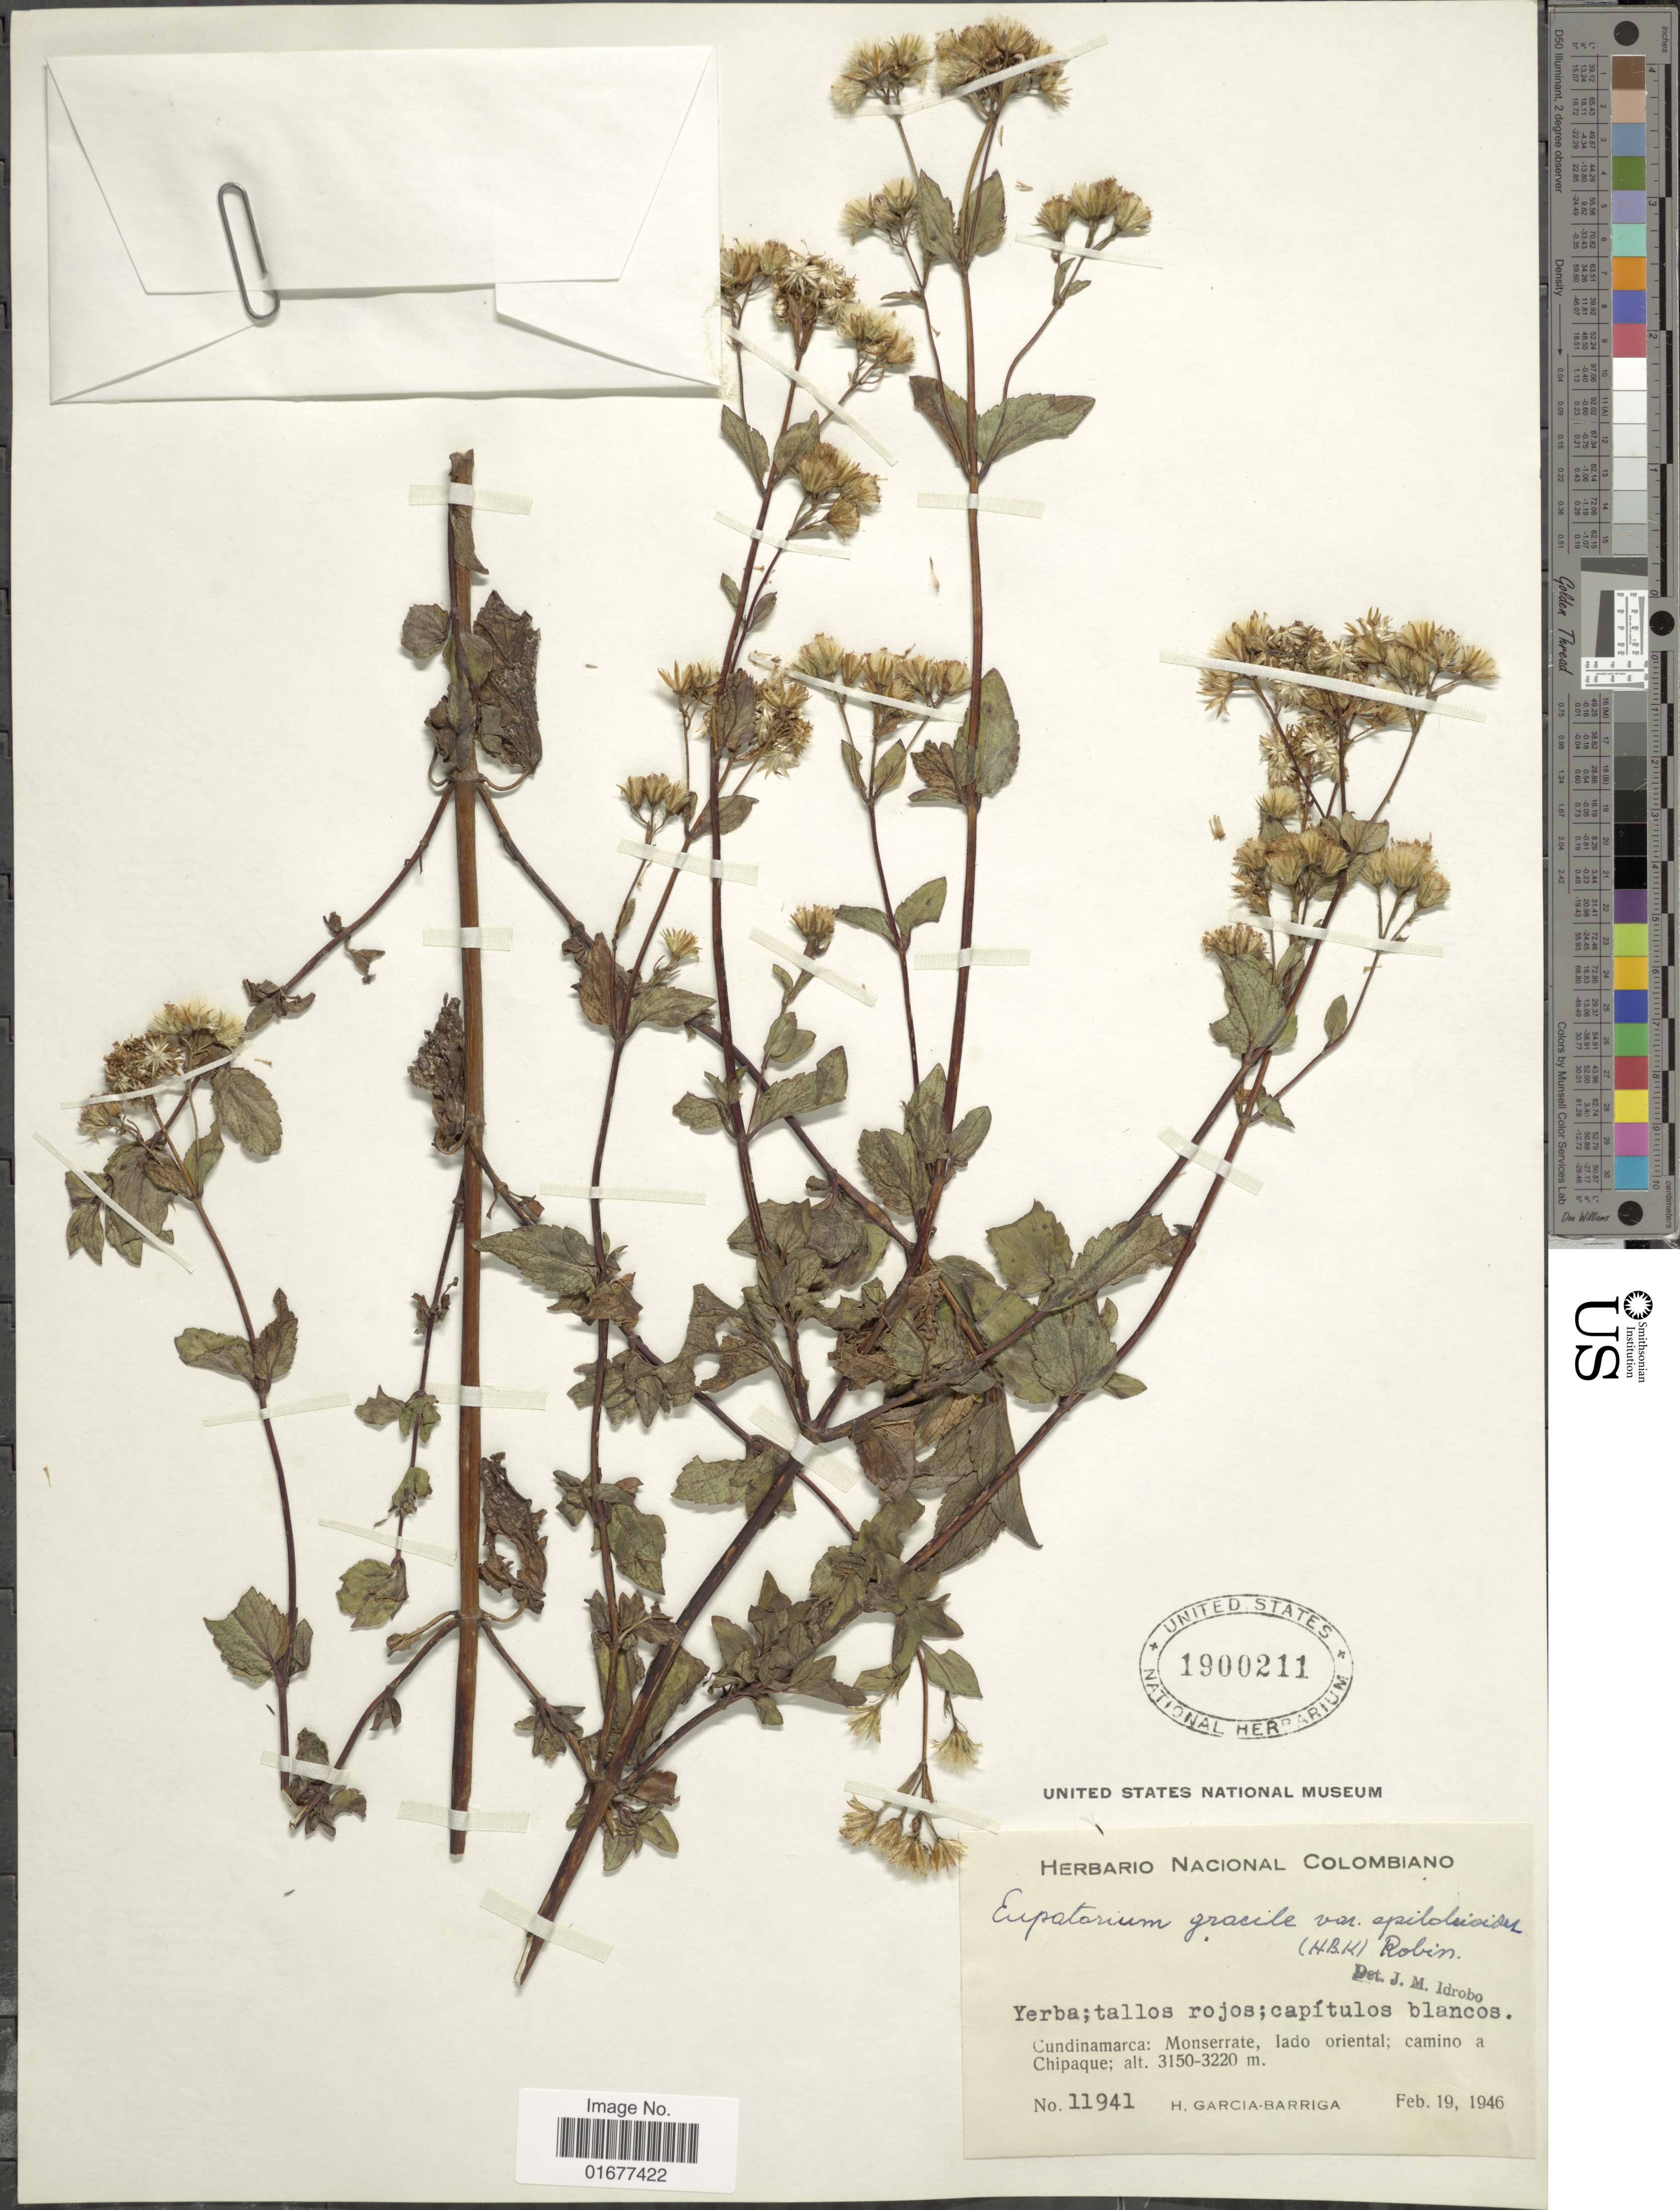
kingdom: Plantae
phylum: Tracheophyta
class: Magnoliopsida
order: Asterales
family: Asteraceae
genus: Ageratina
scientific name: Ageratina gracilis var. epilobioides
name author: (Kunth) R.M. King & H. Rob. ex Luteyn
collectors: H. García Barriga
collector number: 11941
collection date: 1946-02-19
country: Colombia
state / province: Cundinamarca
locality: Monserrate, lado oriental; camino a Chipaque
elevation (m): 3150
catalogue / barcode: US 1900211